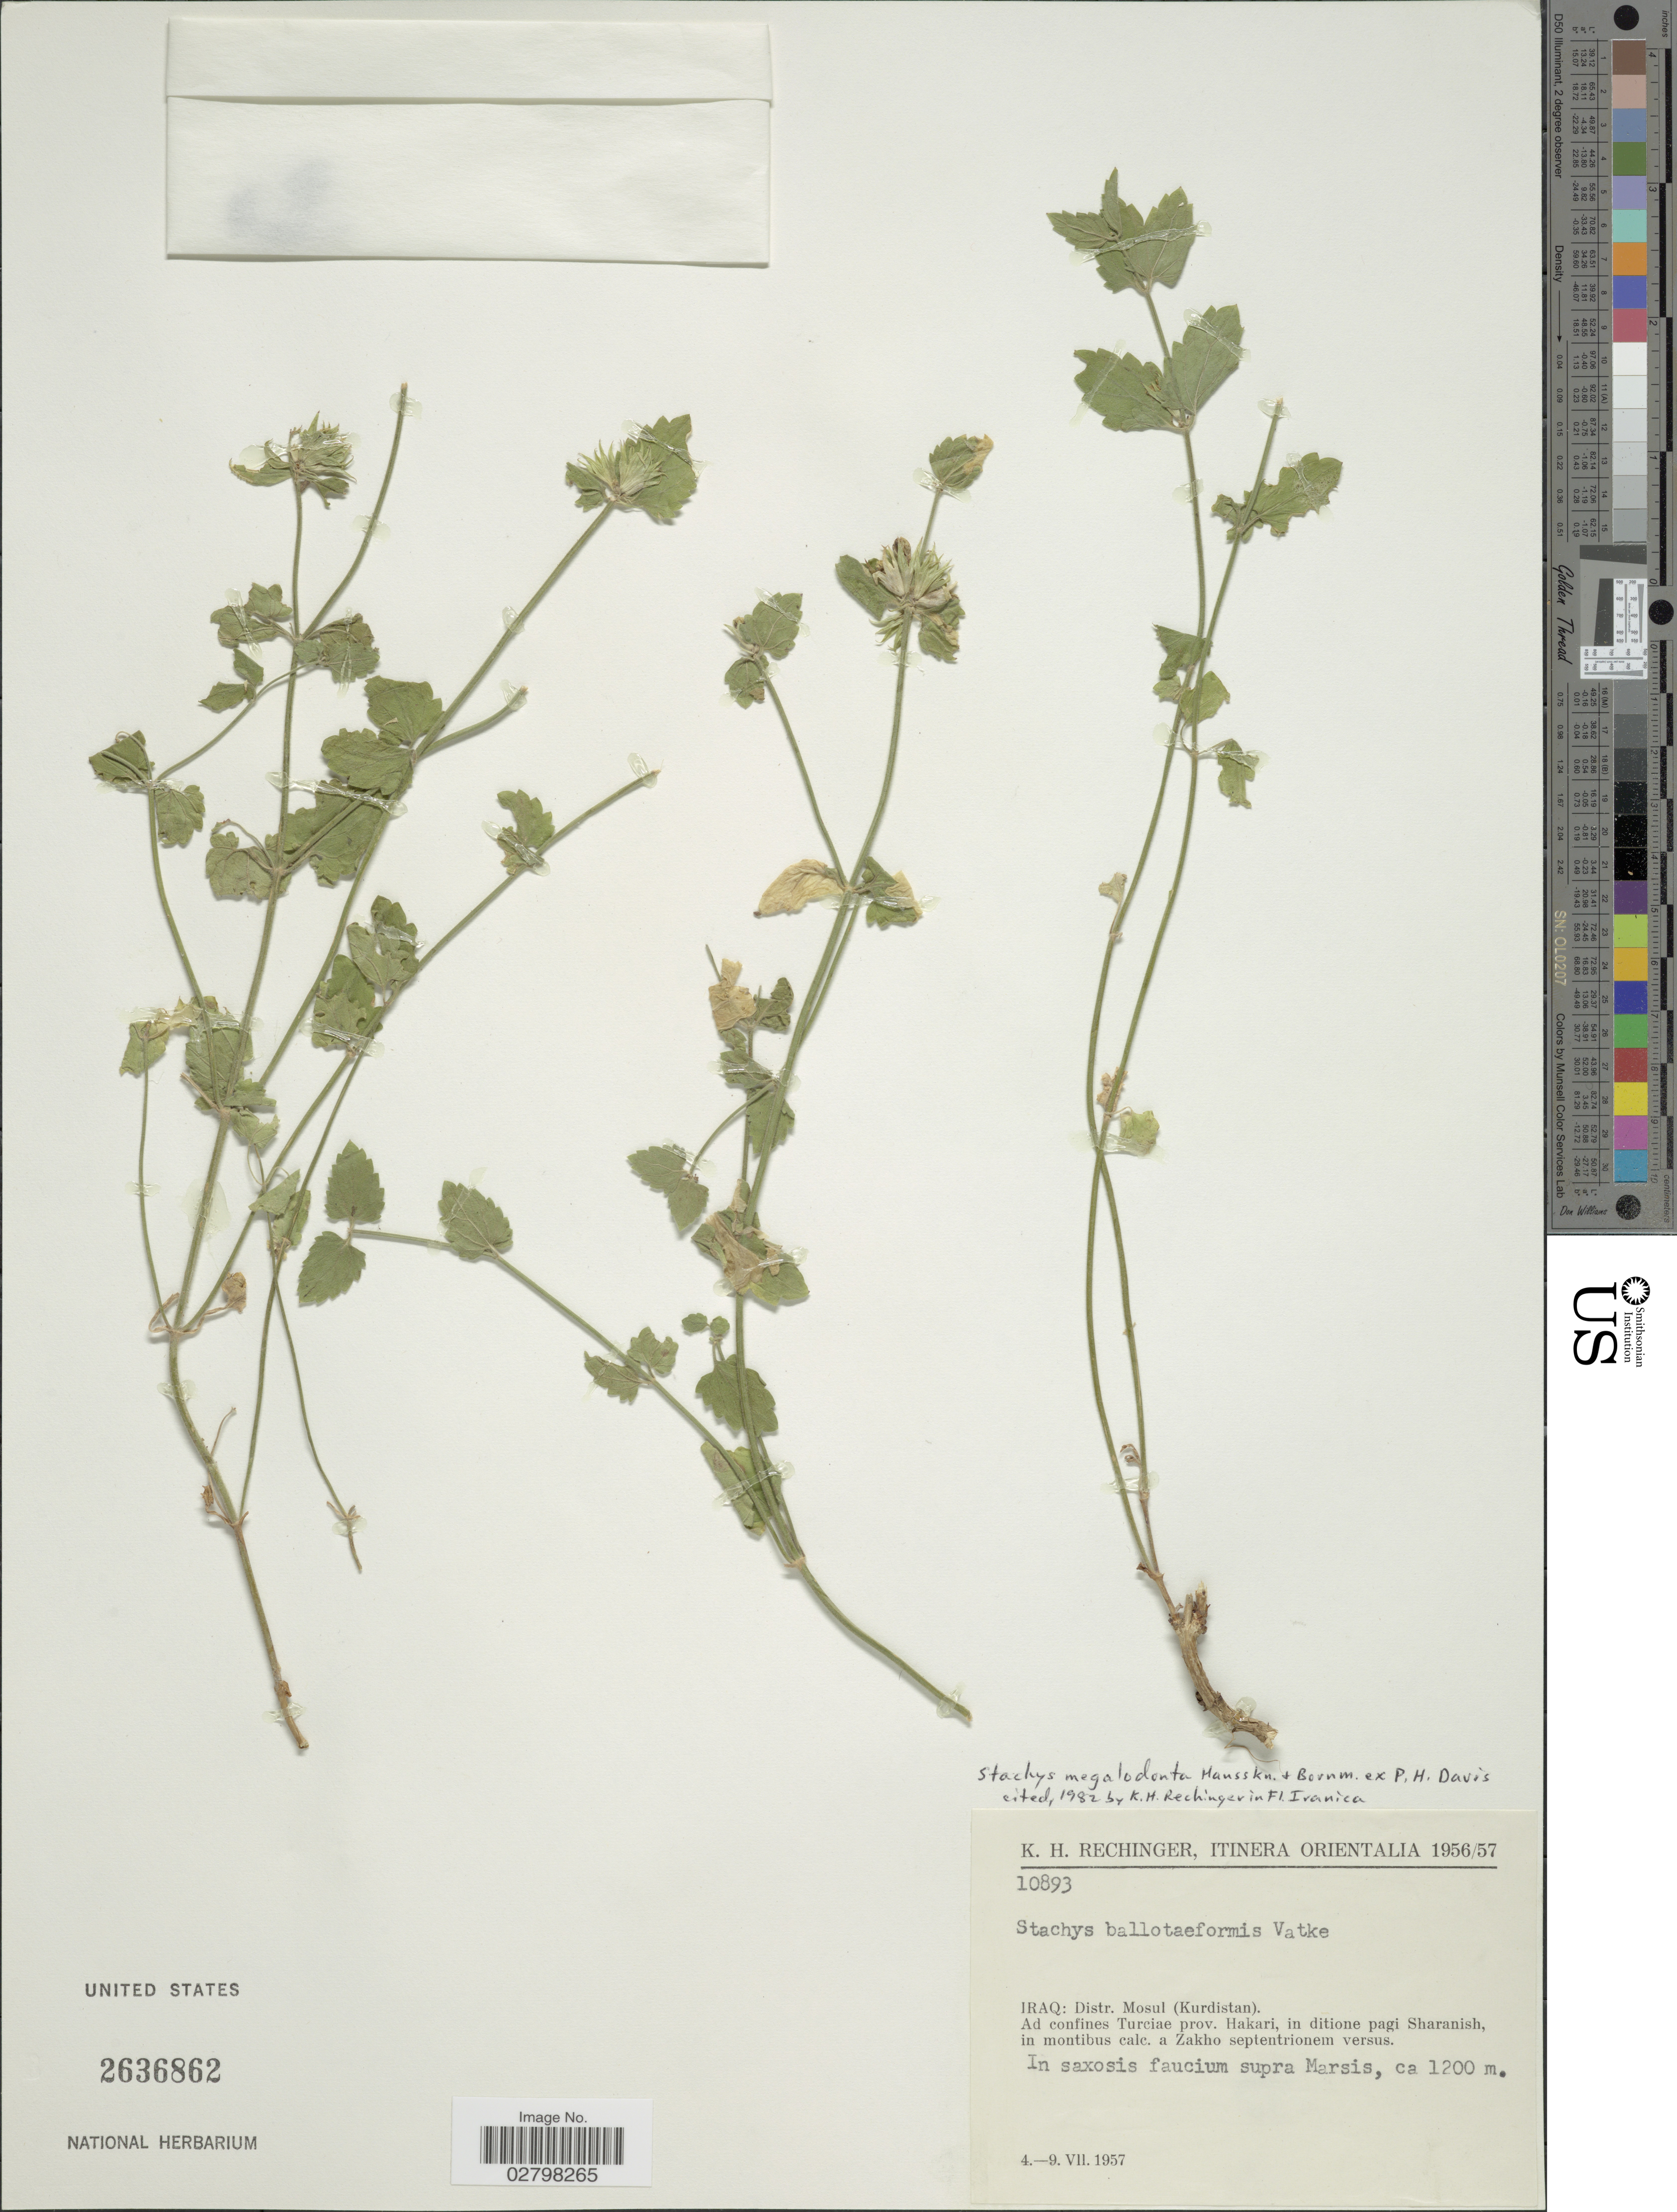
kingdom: Plantae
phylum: Tracheophyta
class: Magnoliopsida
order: Lamiales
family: Lamiaceae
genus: Stachys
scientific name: Stachys megalodonta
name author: Hausskn. & Bornm. ex Davis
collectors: K. H. Rechinger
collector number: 10893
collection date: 1957-07-04/1957-07-09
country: Iraq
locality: Itinera Orientalia. Distr. Mosul (Kurdistan). Ad confines Turciae prov. Hakari, in ditione pagi Sharanish, in montibus calc. a Zakho septentrionem versus. In saxosis faucium supra Marsis.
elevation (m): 1200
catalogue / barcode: US 2636862